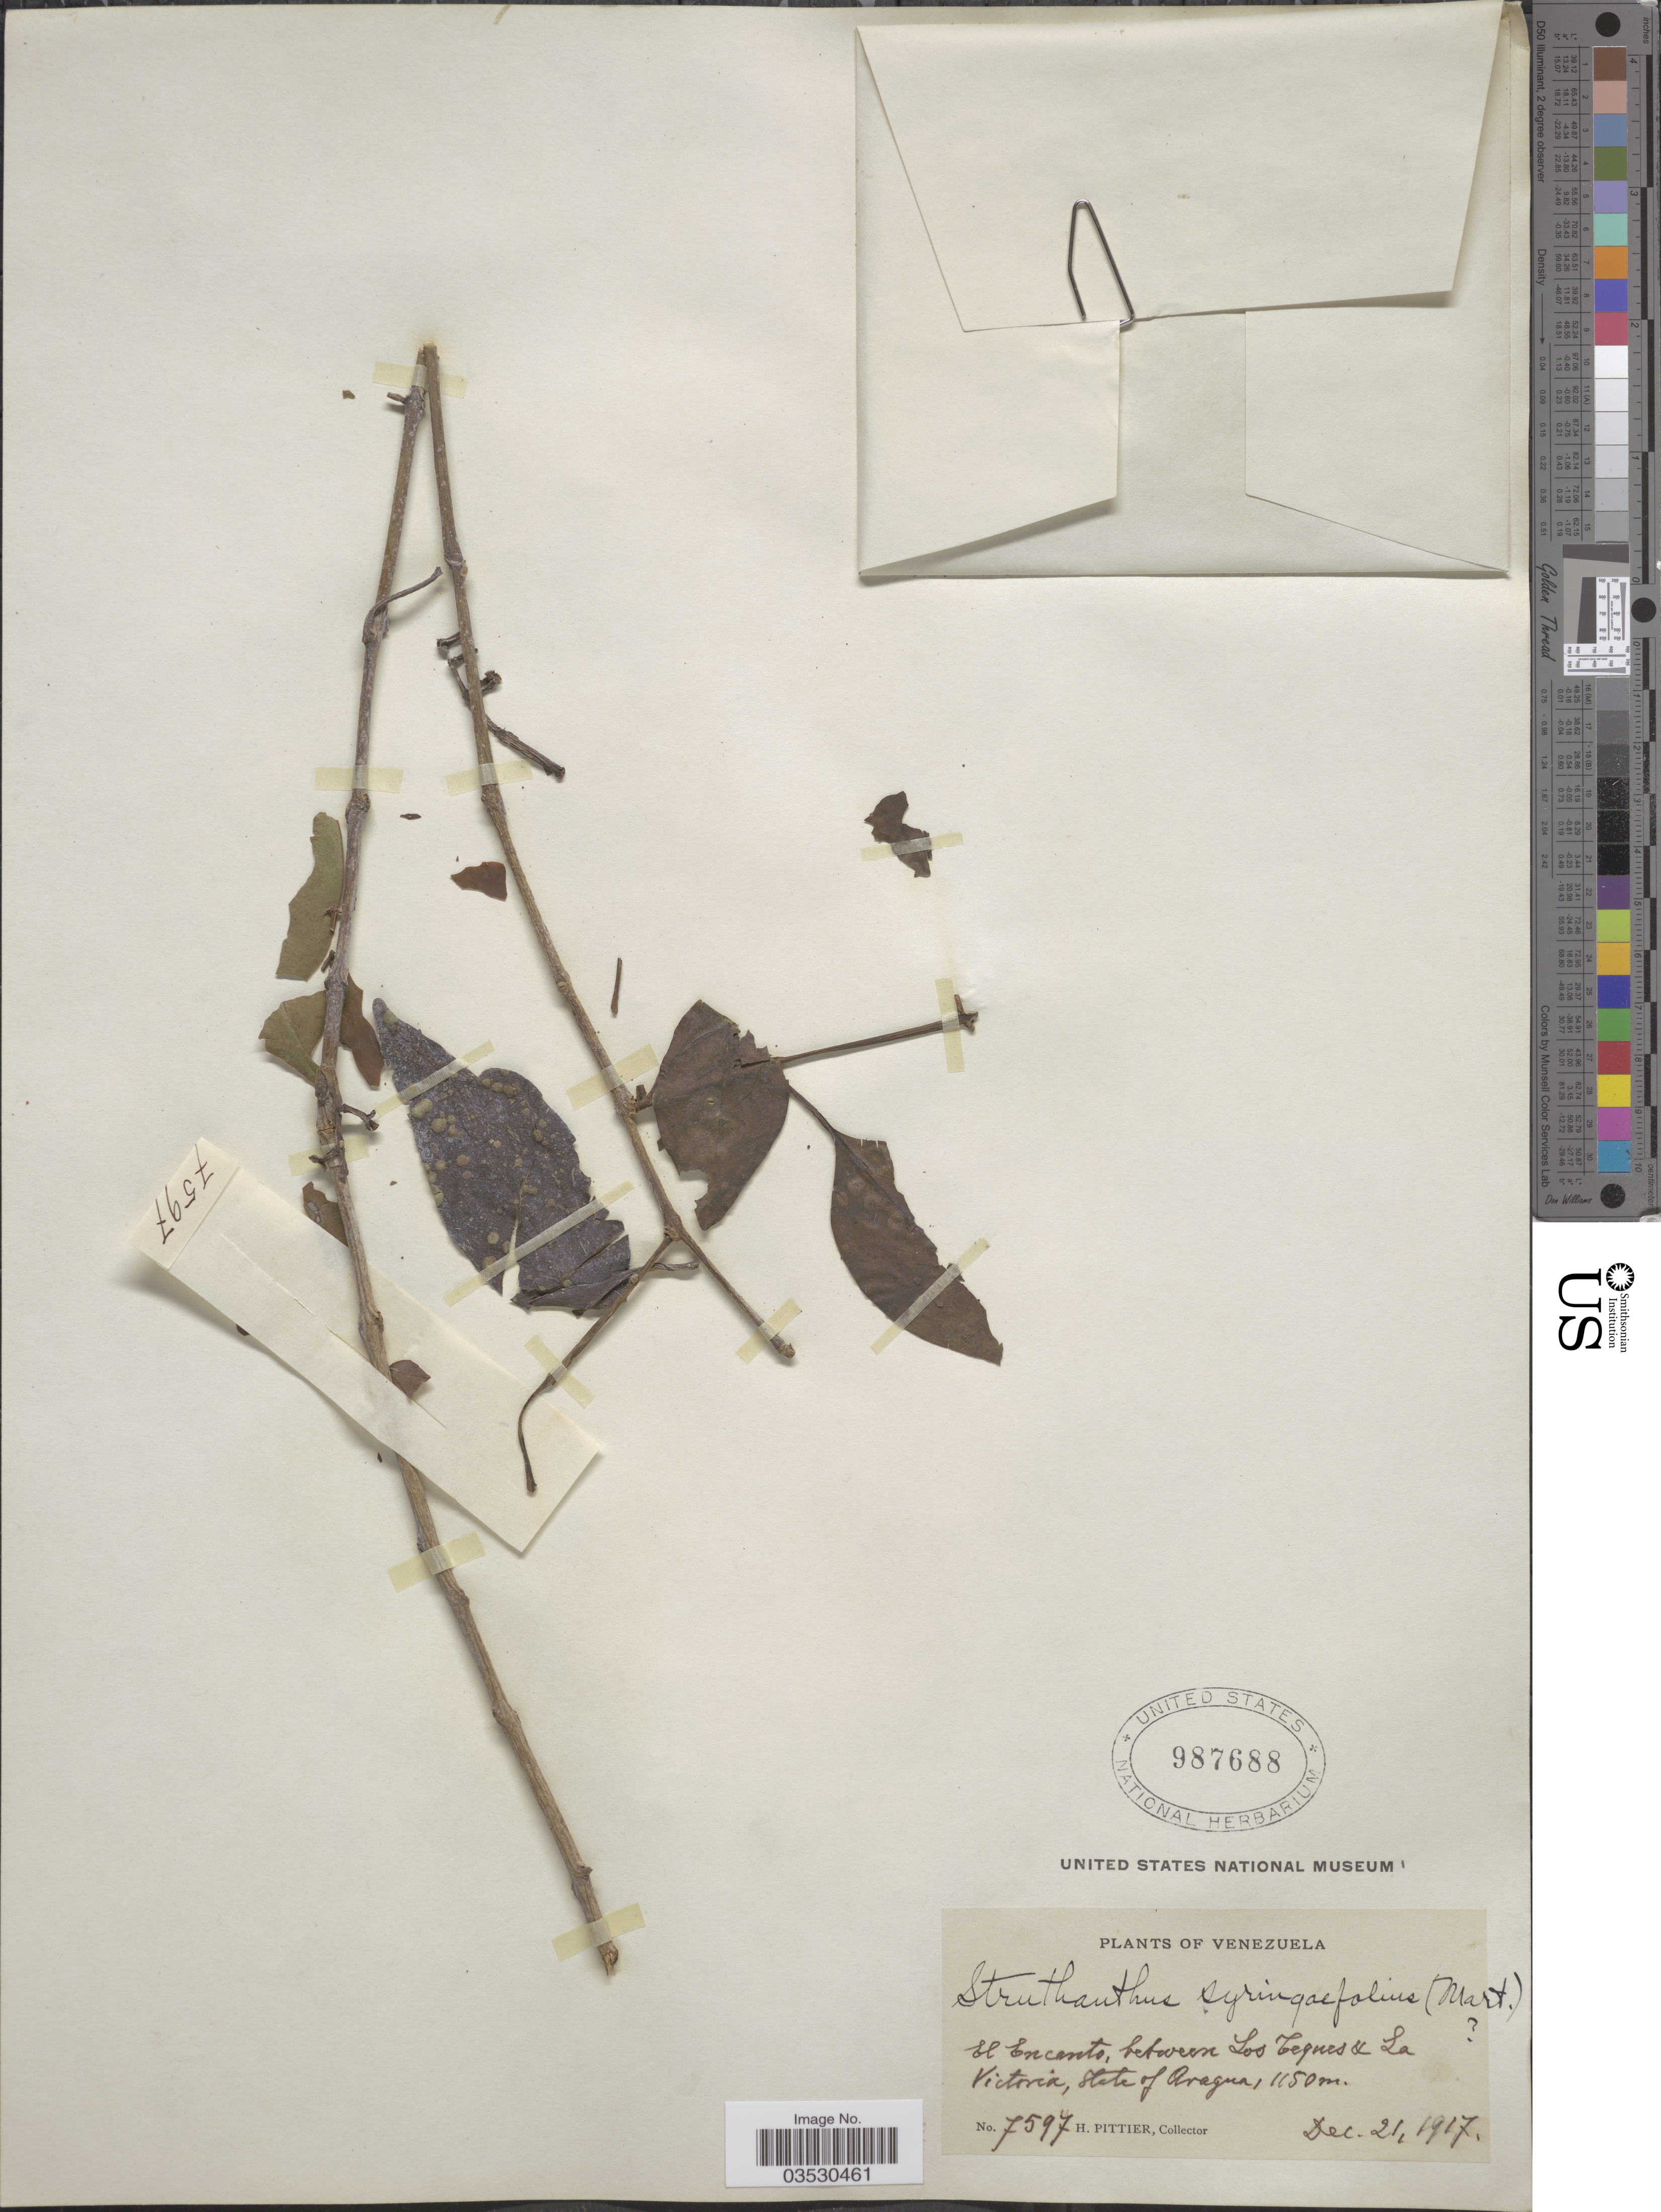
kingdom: Plantae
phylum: Tracheophyta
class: Magnoliopsida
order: Santalales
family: Loranthaceae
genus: Struthanthus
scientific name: Struthanthus syringifolius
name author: (Mart.) Mart.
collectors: H. F. Pittier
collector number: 7597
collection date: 1917-12-21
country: Venezuela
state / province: Aragua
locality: El Encanto, between Los Teques & La Victoria.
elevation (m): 1150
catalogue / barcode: US 987688